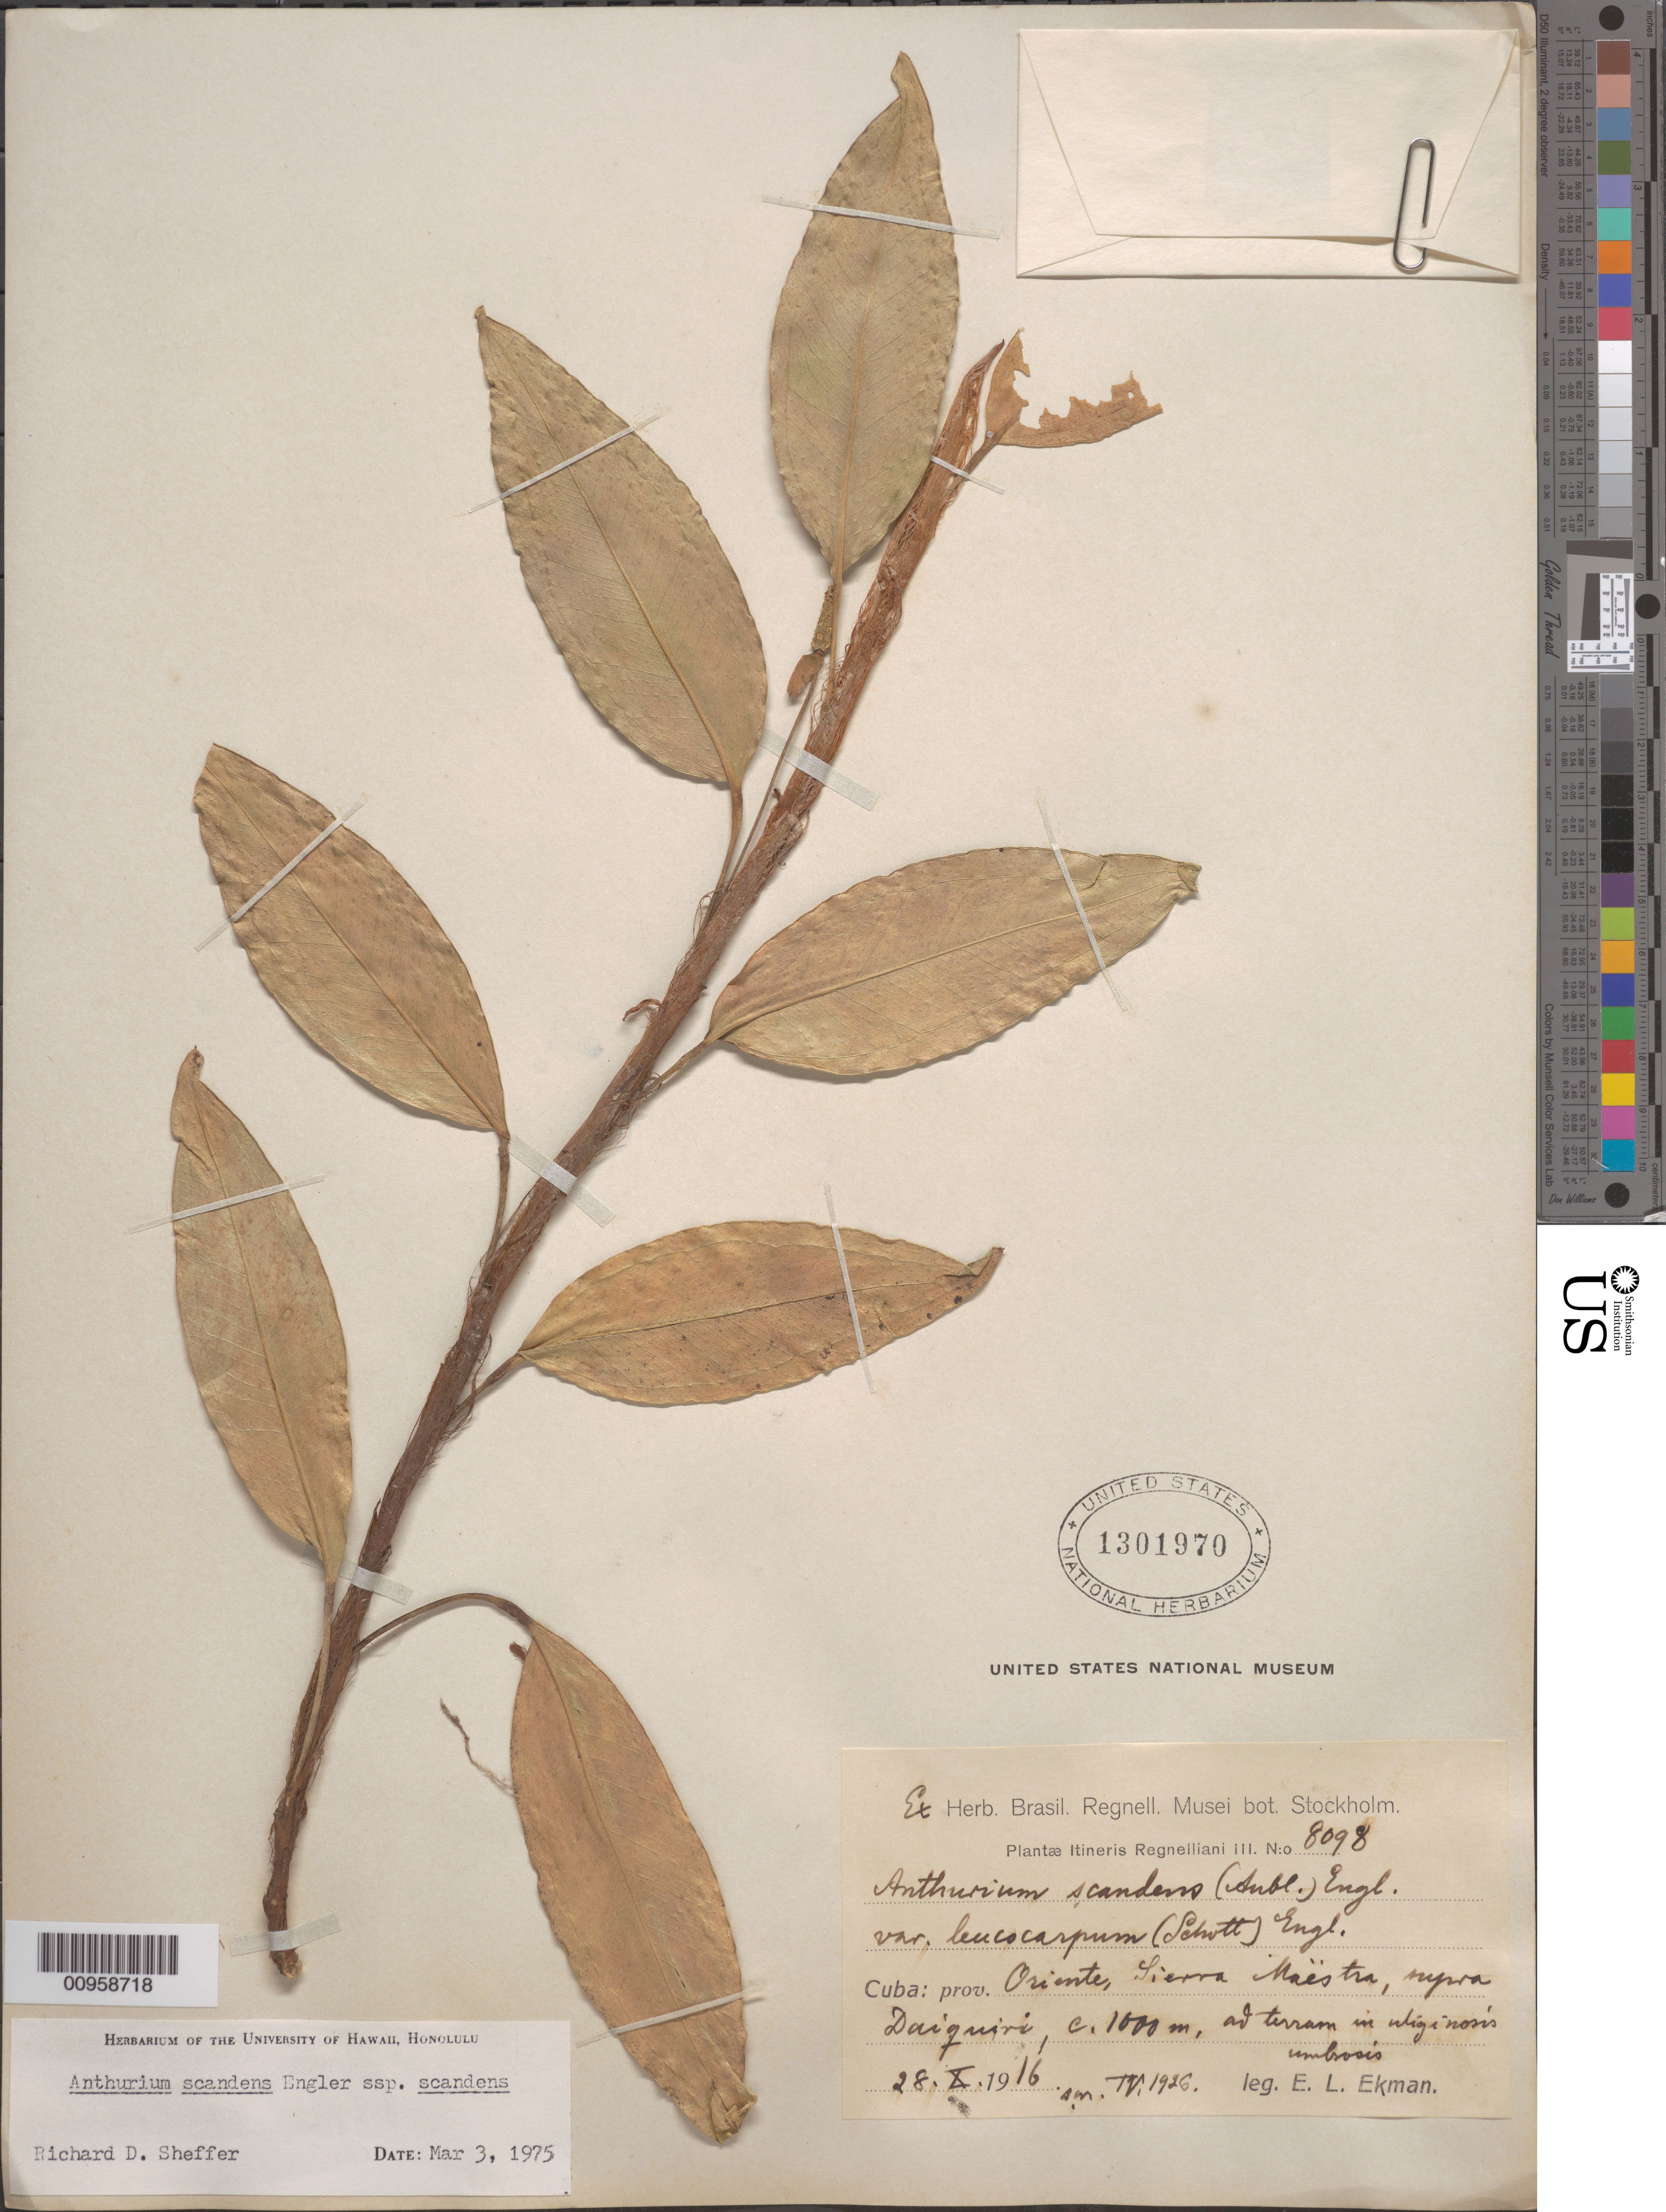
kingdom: Plantae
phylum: Tracheophyta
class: Liliopsida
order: Alismatales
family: Araceae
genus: Anthurium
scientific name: Anthurium scandens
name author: (Aubl.) Engl.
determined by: Sheffer, R. D.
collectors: E. L. Ekman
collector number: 8098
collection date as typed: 28 Oct 1916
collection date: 1916-10-28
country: Cuba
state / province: Oriente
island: Cuba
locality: Sierra Maëstra, supra Daiquiri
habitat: "ad terram in uliginosis umbrosis"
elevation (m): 1000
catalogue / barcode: US 1301970